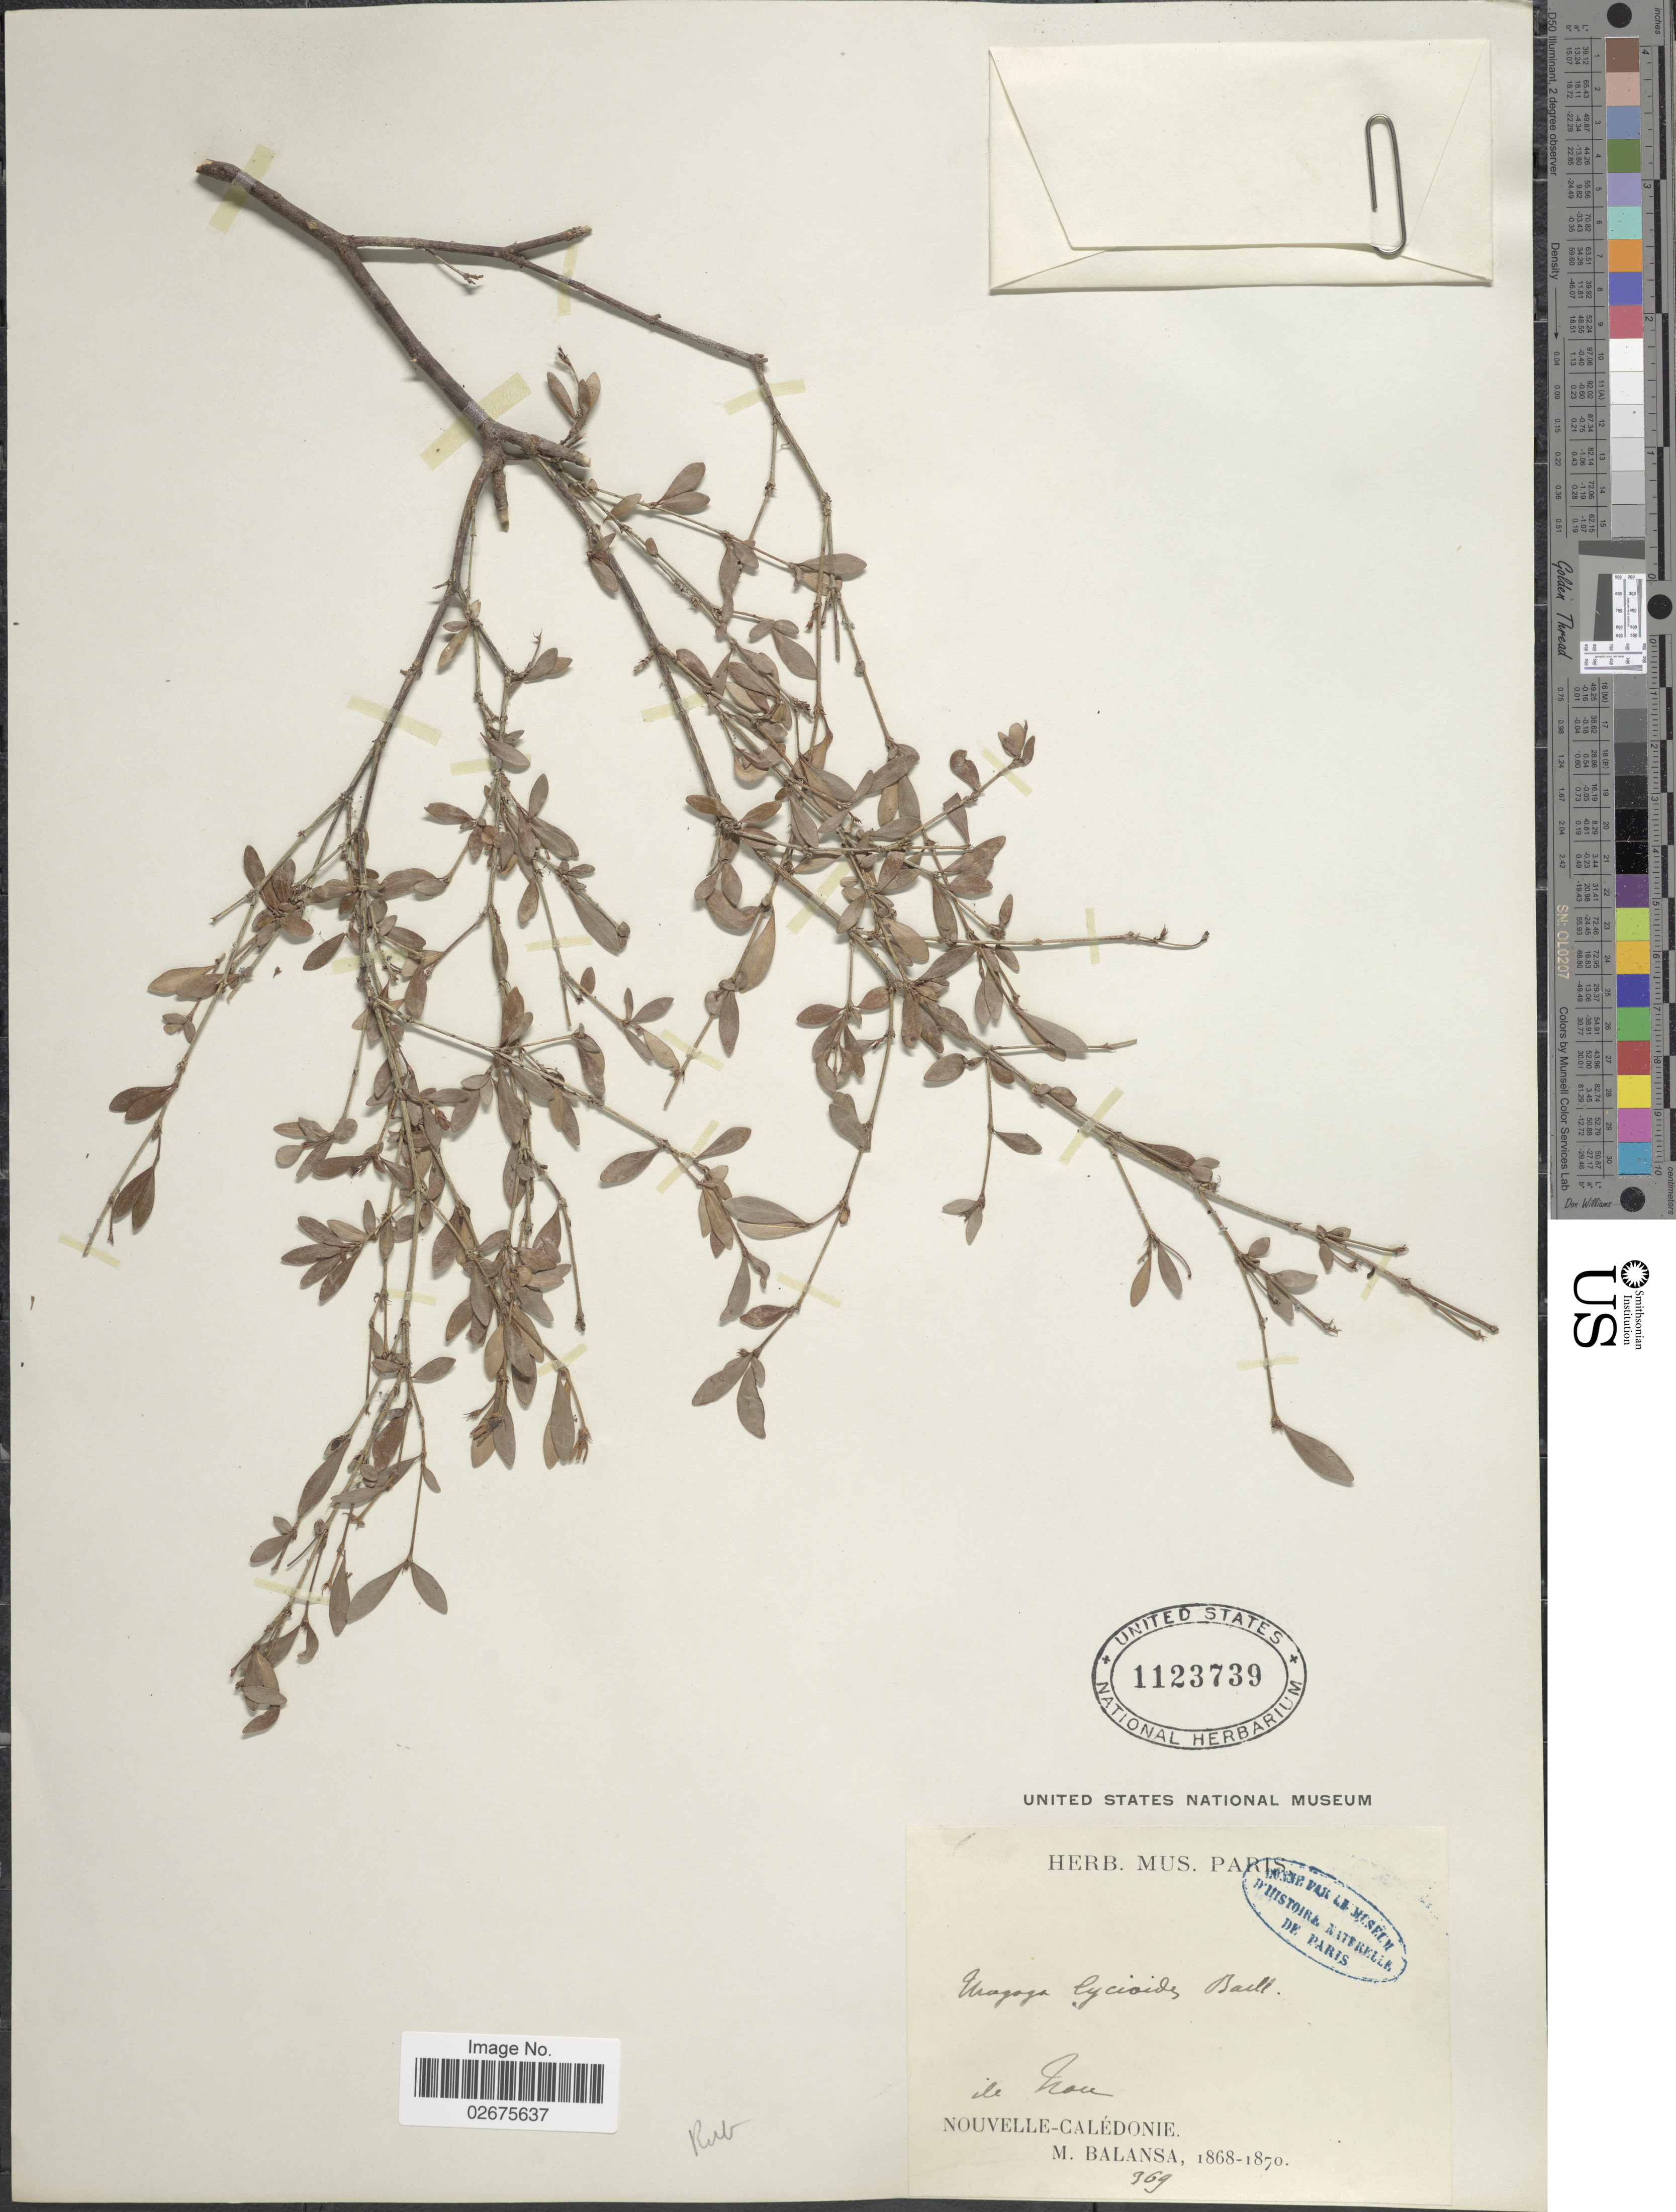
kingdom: Plantae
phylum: Tracheophyta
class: Magnoliopsida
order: Gentianales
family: Rubiaceae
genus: Uragoga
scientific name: Uragoga lycioides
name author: Baill.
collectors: B. Balansa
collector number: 369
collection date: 1868/1870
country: New Caledonia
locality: Ile Prou, Nouvelle-Caledonie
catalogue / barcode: US 1123739